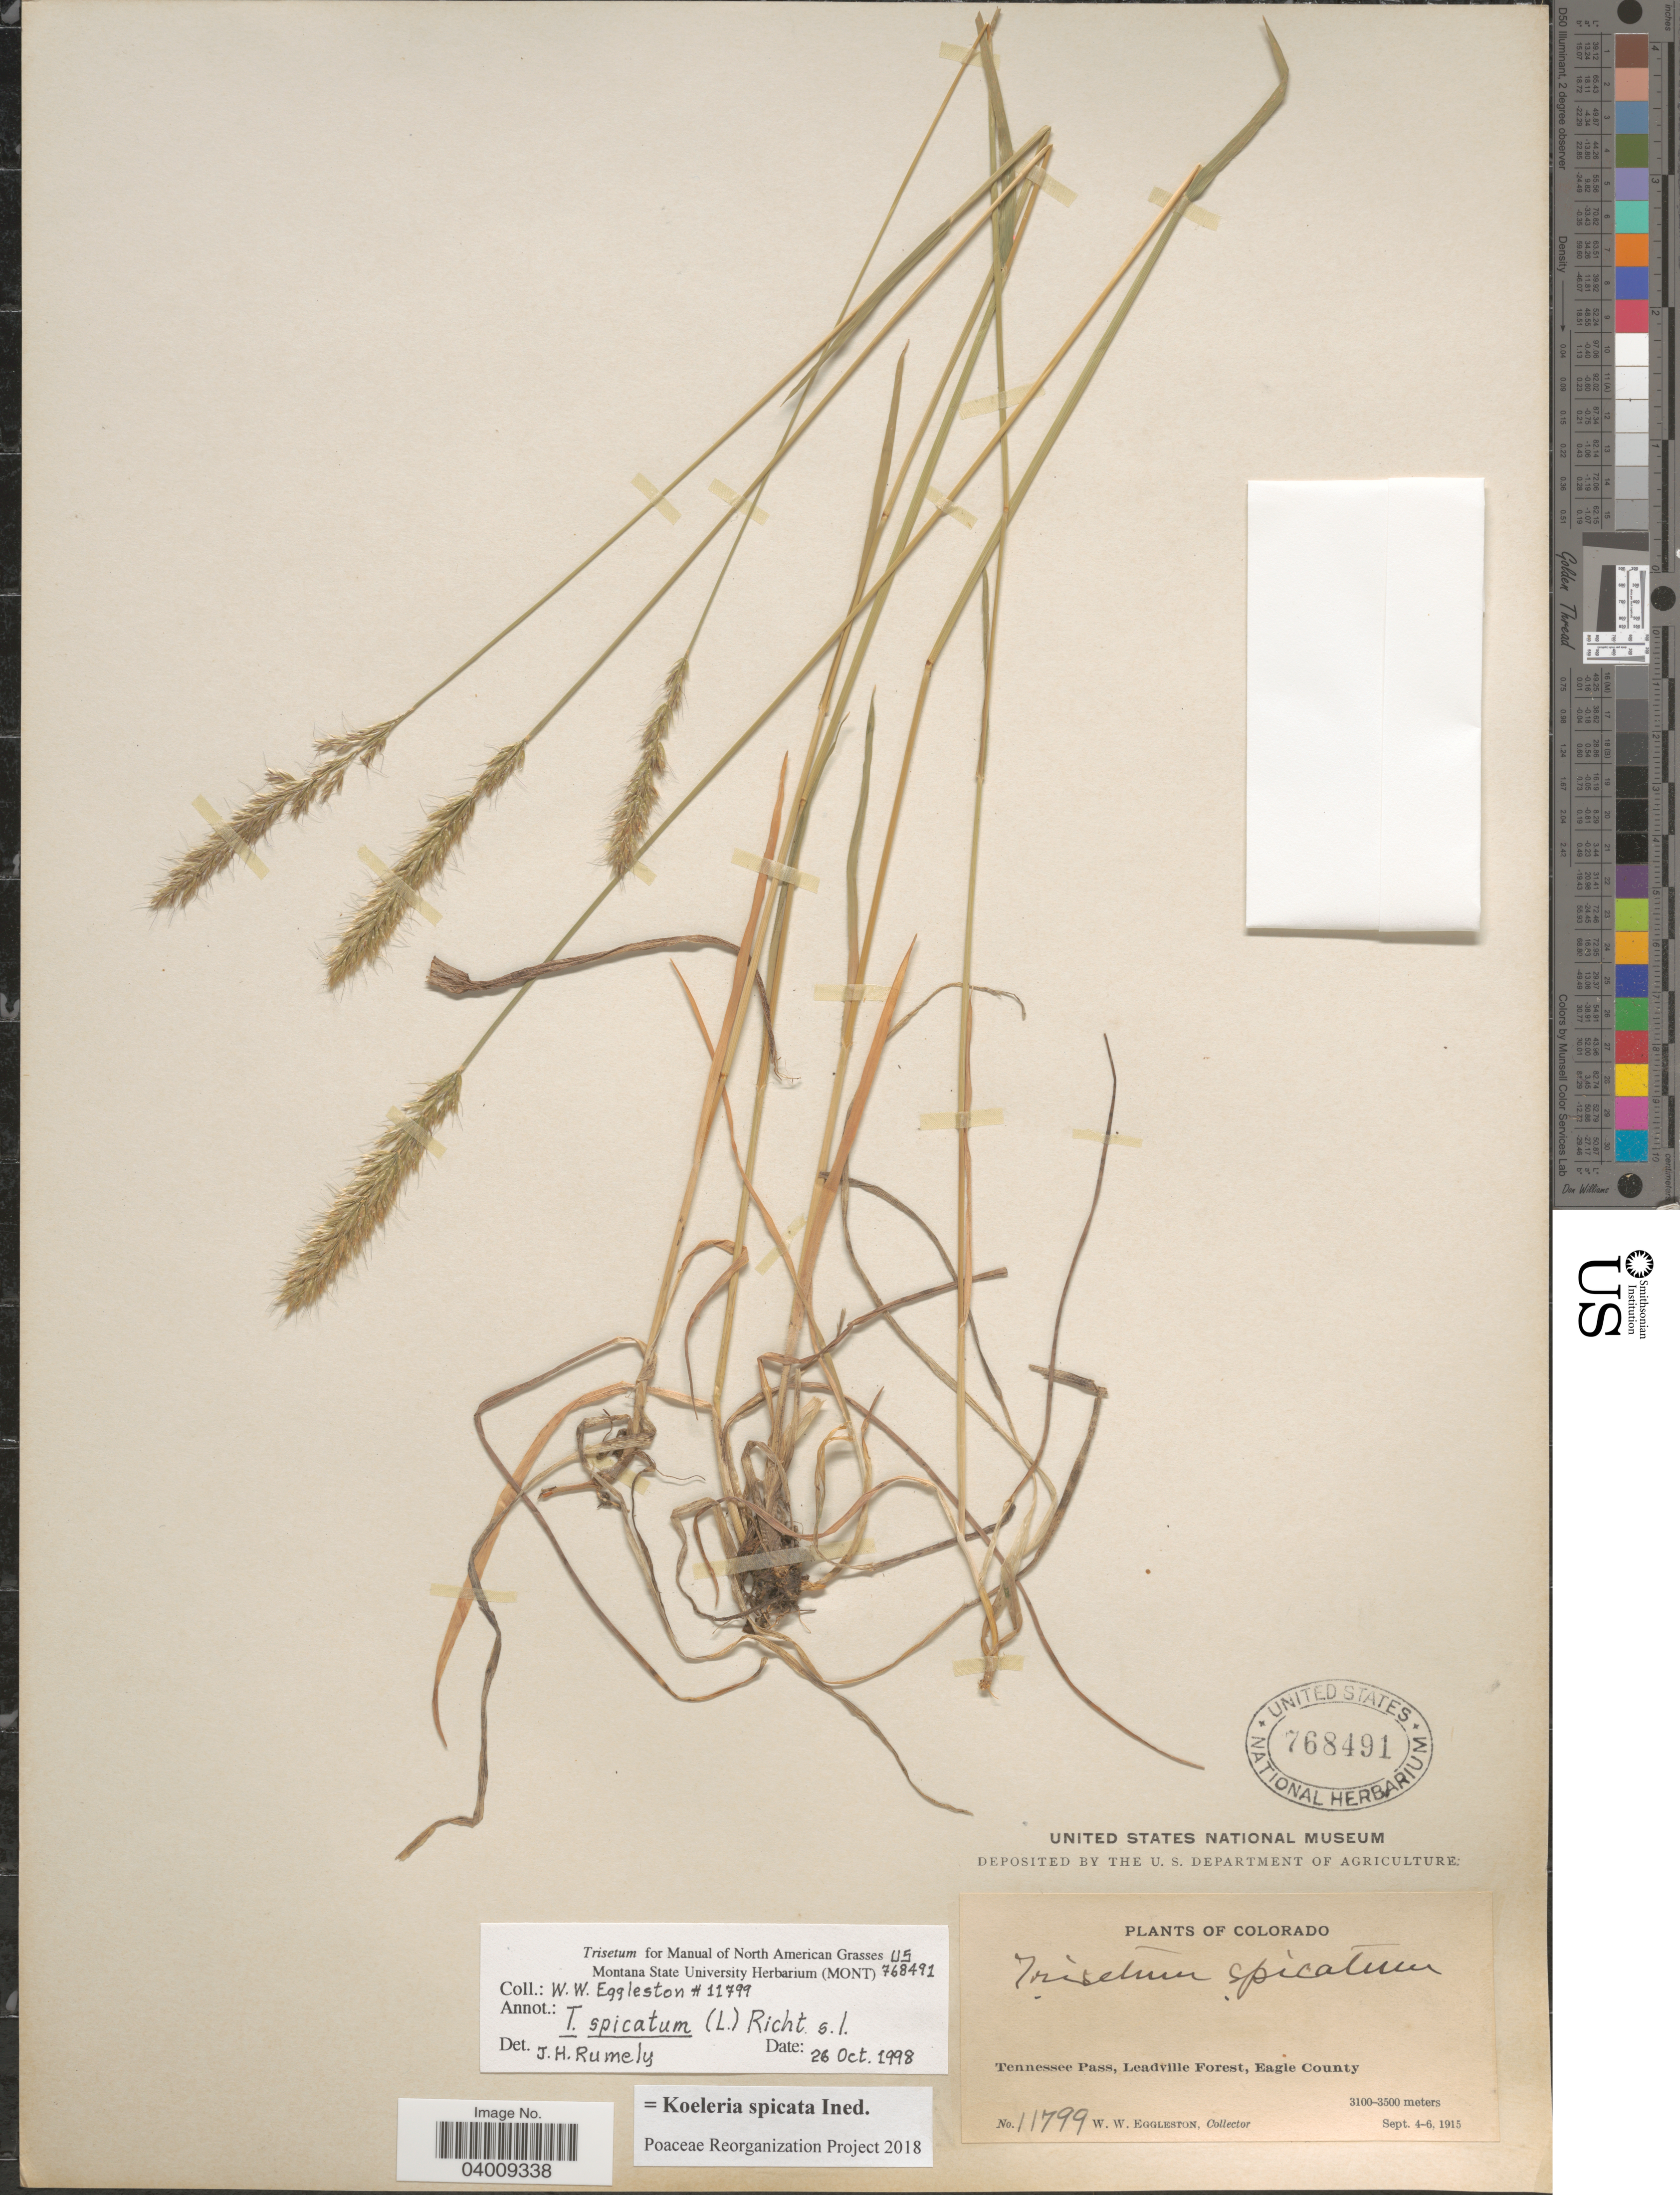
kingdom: Plantae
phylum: Tracheophyta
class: Liliopsida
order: Poales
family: Poaceae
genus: Koeleria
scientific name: Koeleria spicata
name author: (L.) Barberá et al.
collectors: W. W. Eggleston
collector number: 11799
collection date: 1915-09-04/1915-09-06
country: United States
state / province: Colorado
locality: Tennessee Pass, Leadville Forest, Eagle County.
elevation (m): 3100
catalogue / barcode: US 768491